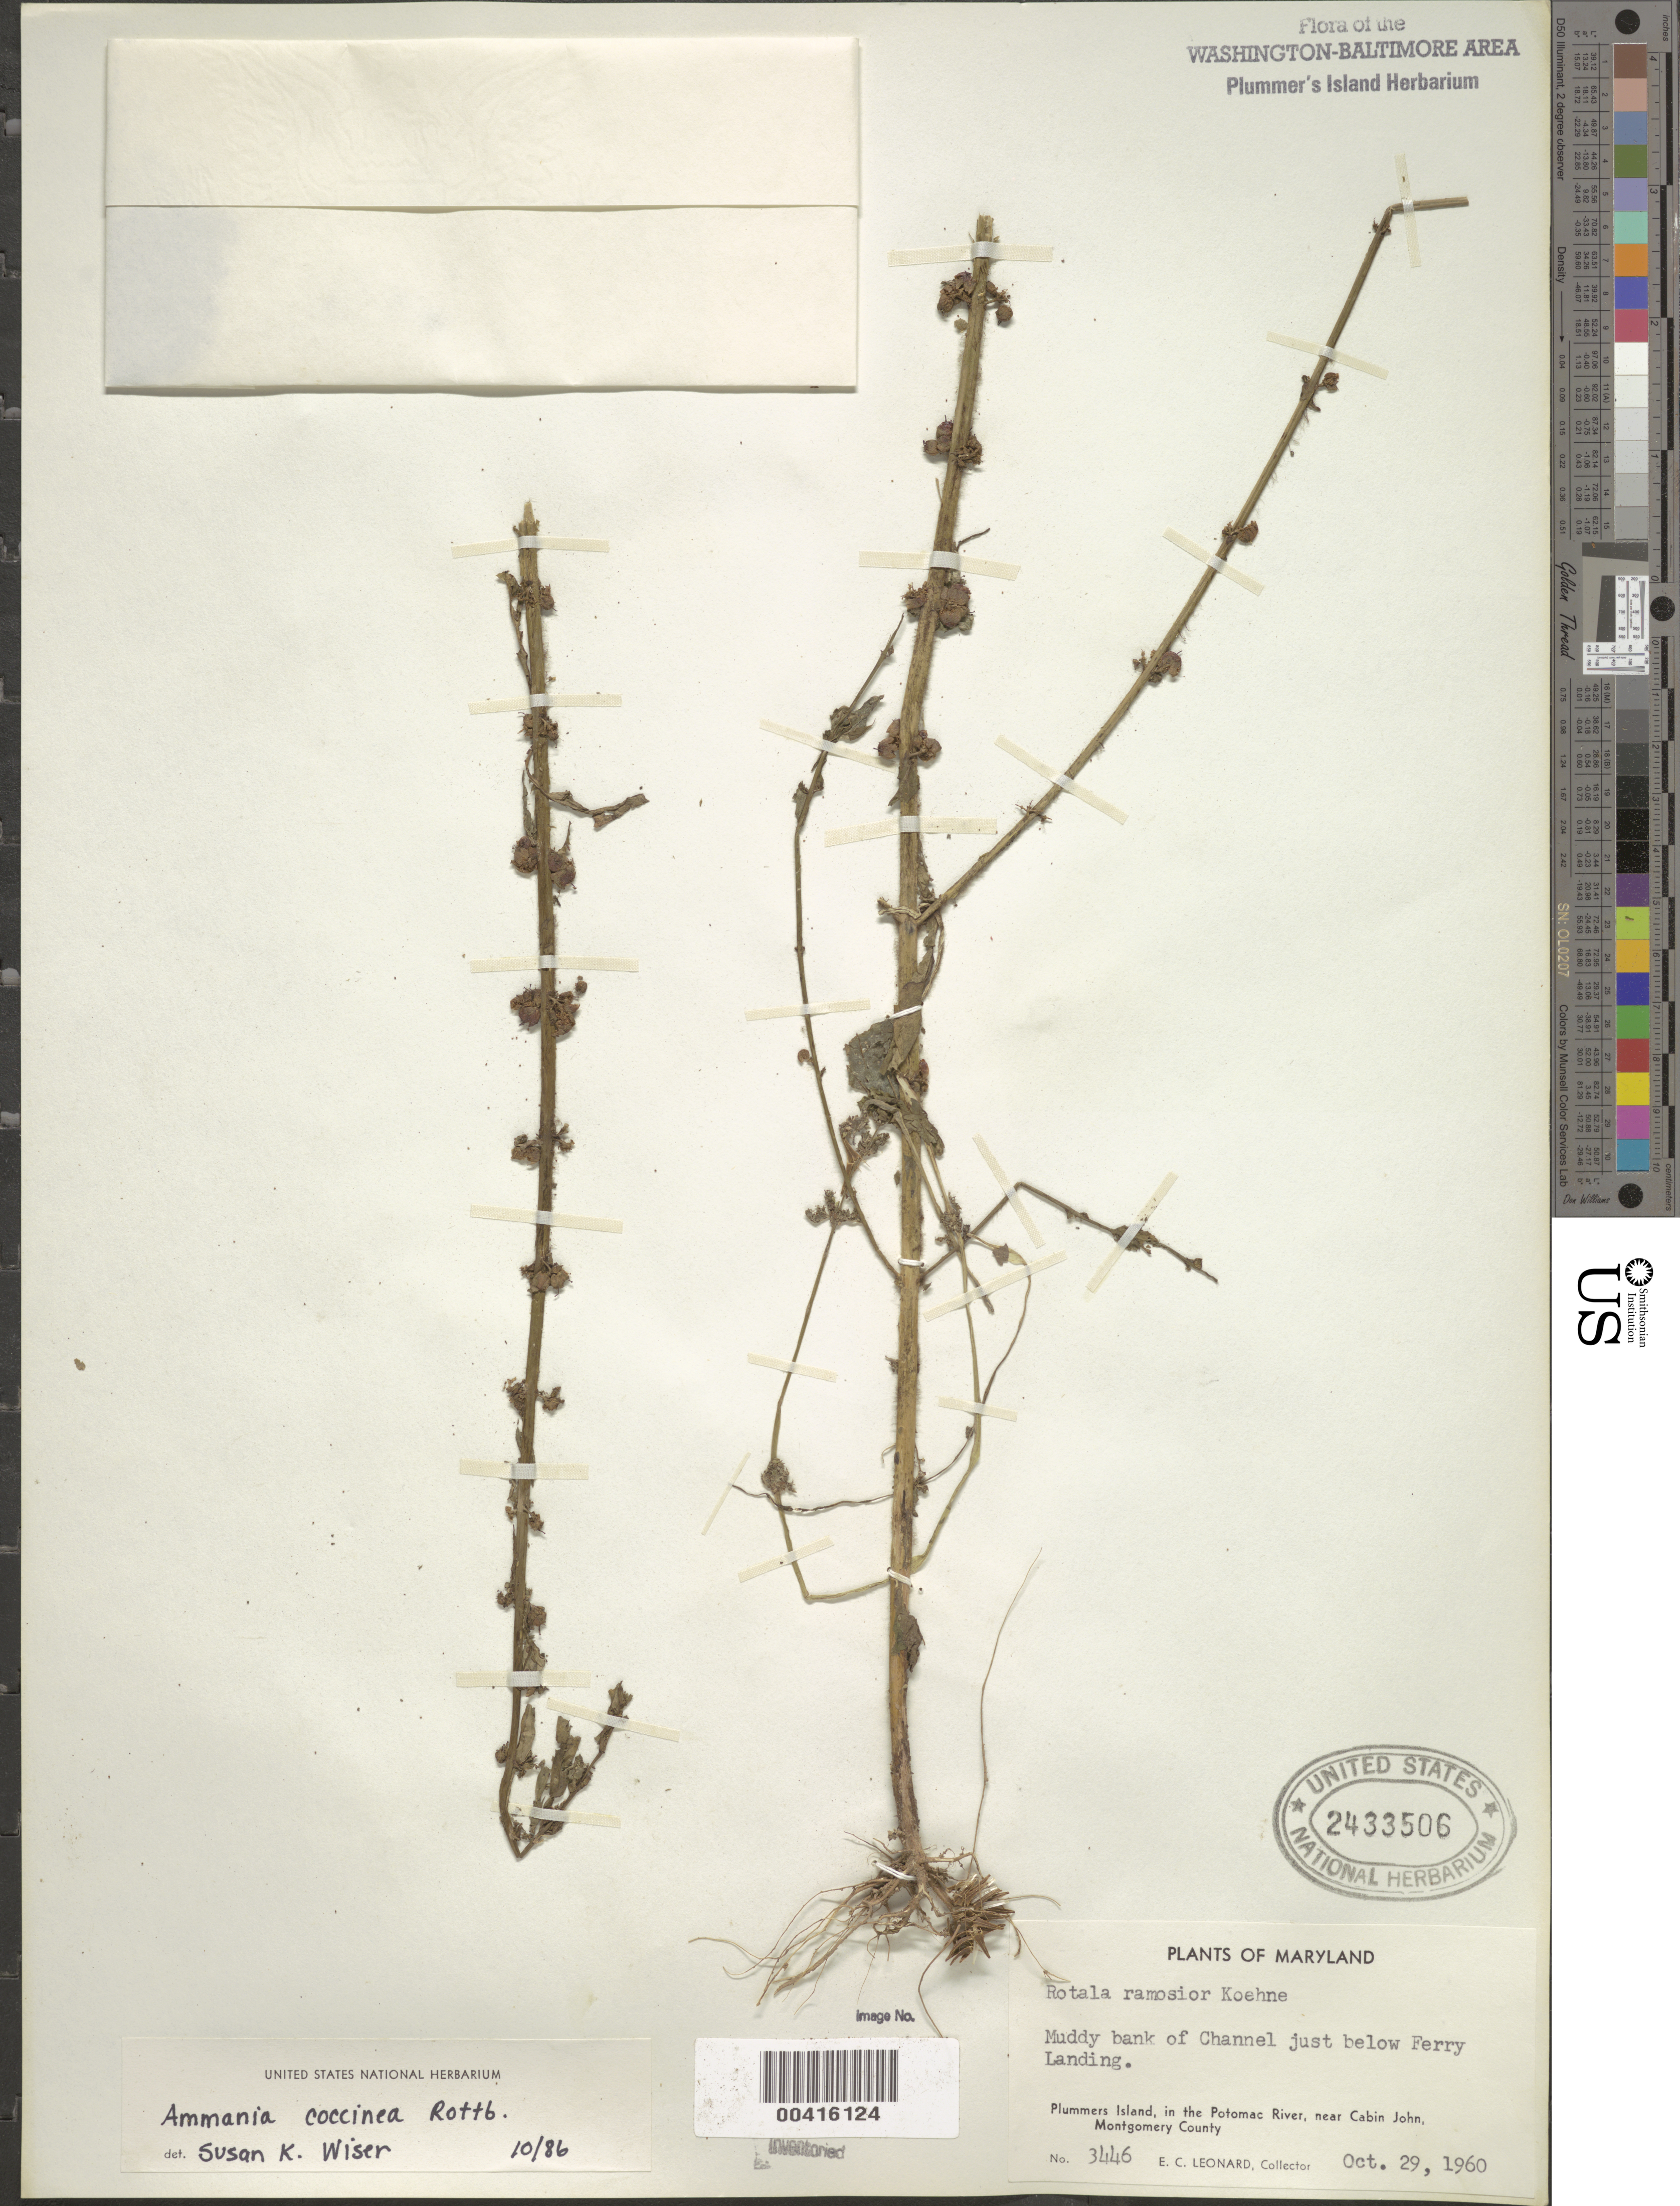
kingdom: Plantae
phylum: Tracheophyta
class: Magnoliopsida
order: Myrtales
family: Lythraceae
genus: Ammannia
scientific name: Ammannia coccinea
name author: Rottb.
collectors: E. C. Leonard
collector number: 3446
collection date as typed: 29 Oct 1960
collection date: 1960-10-29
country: United States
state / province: Maryland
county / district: Montgomery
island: Plummers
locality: Plummer's Island; bank of channel just below Ferry Landing C. & O. Canal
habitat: Muddy bank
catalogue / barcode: US 2433506